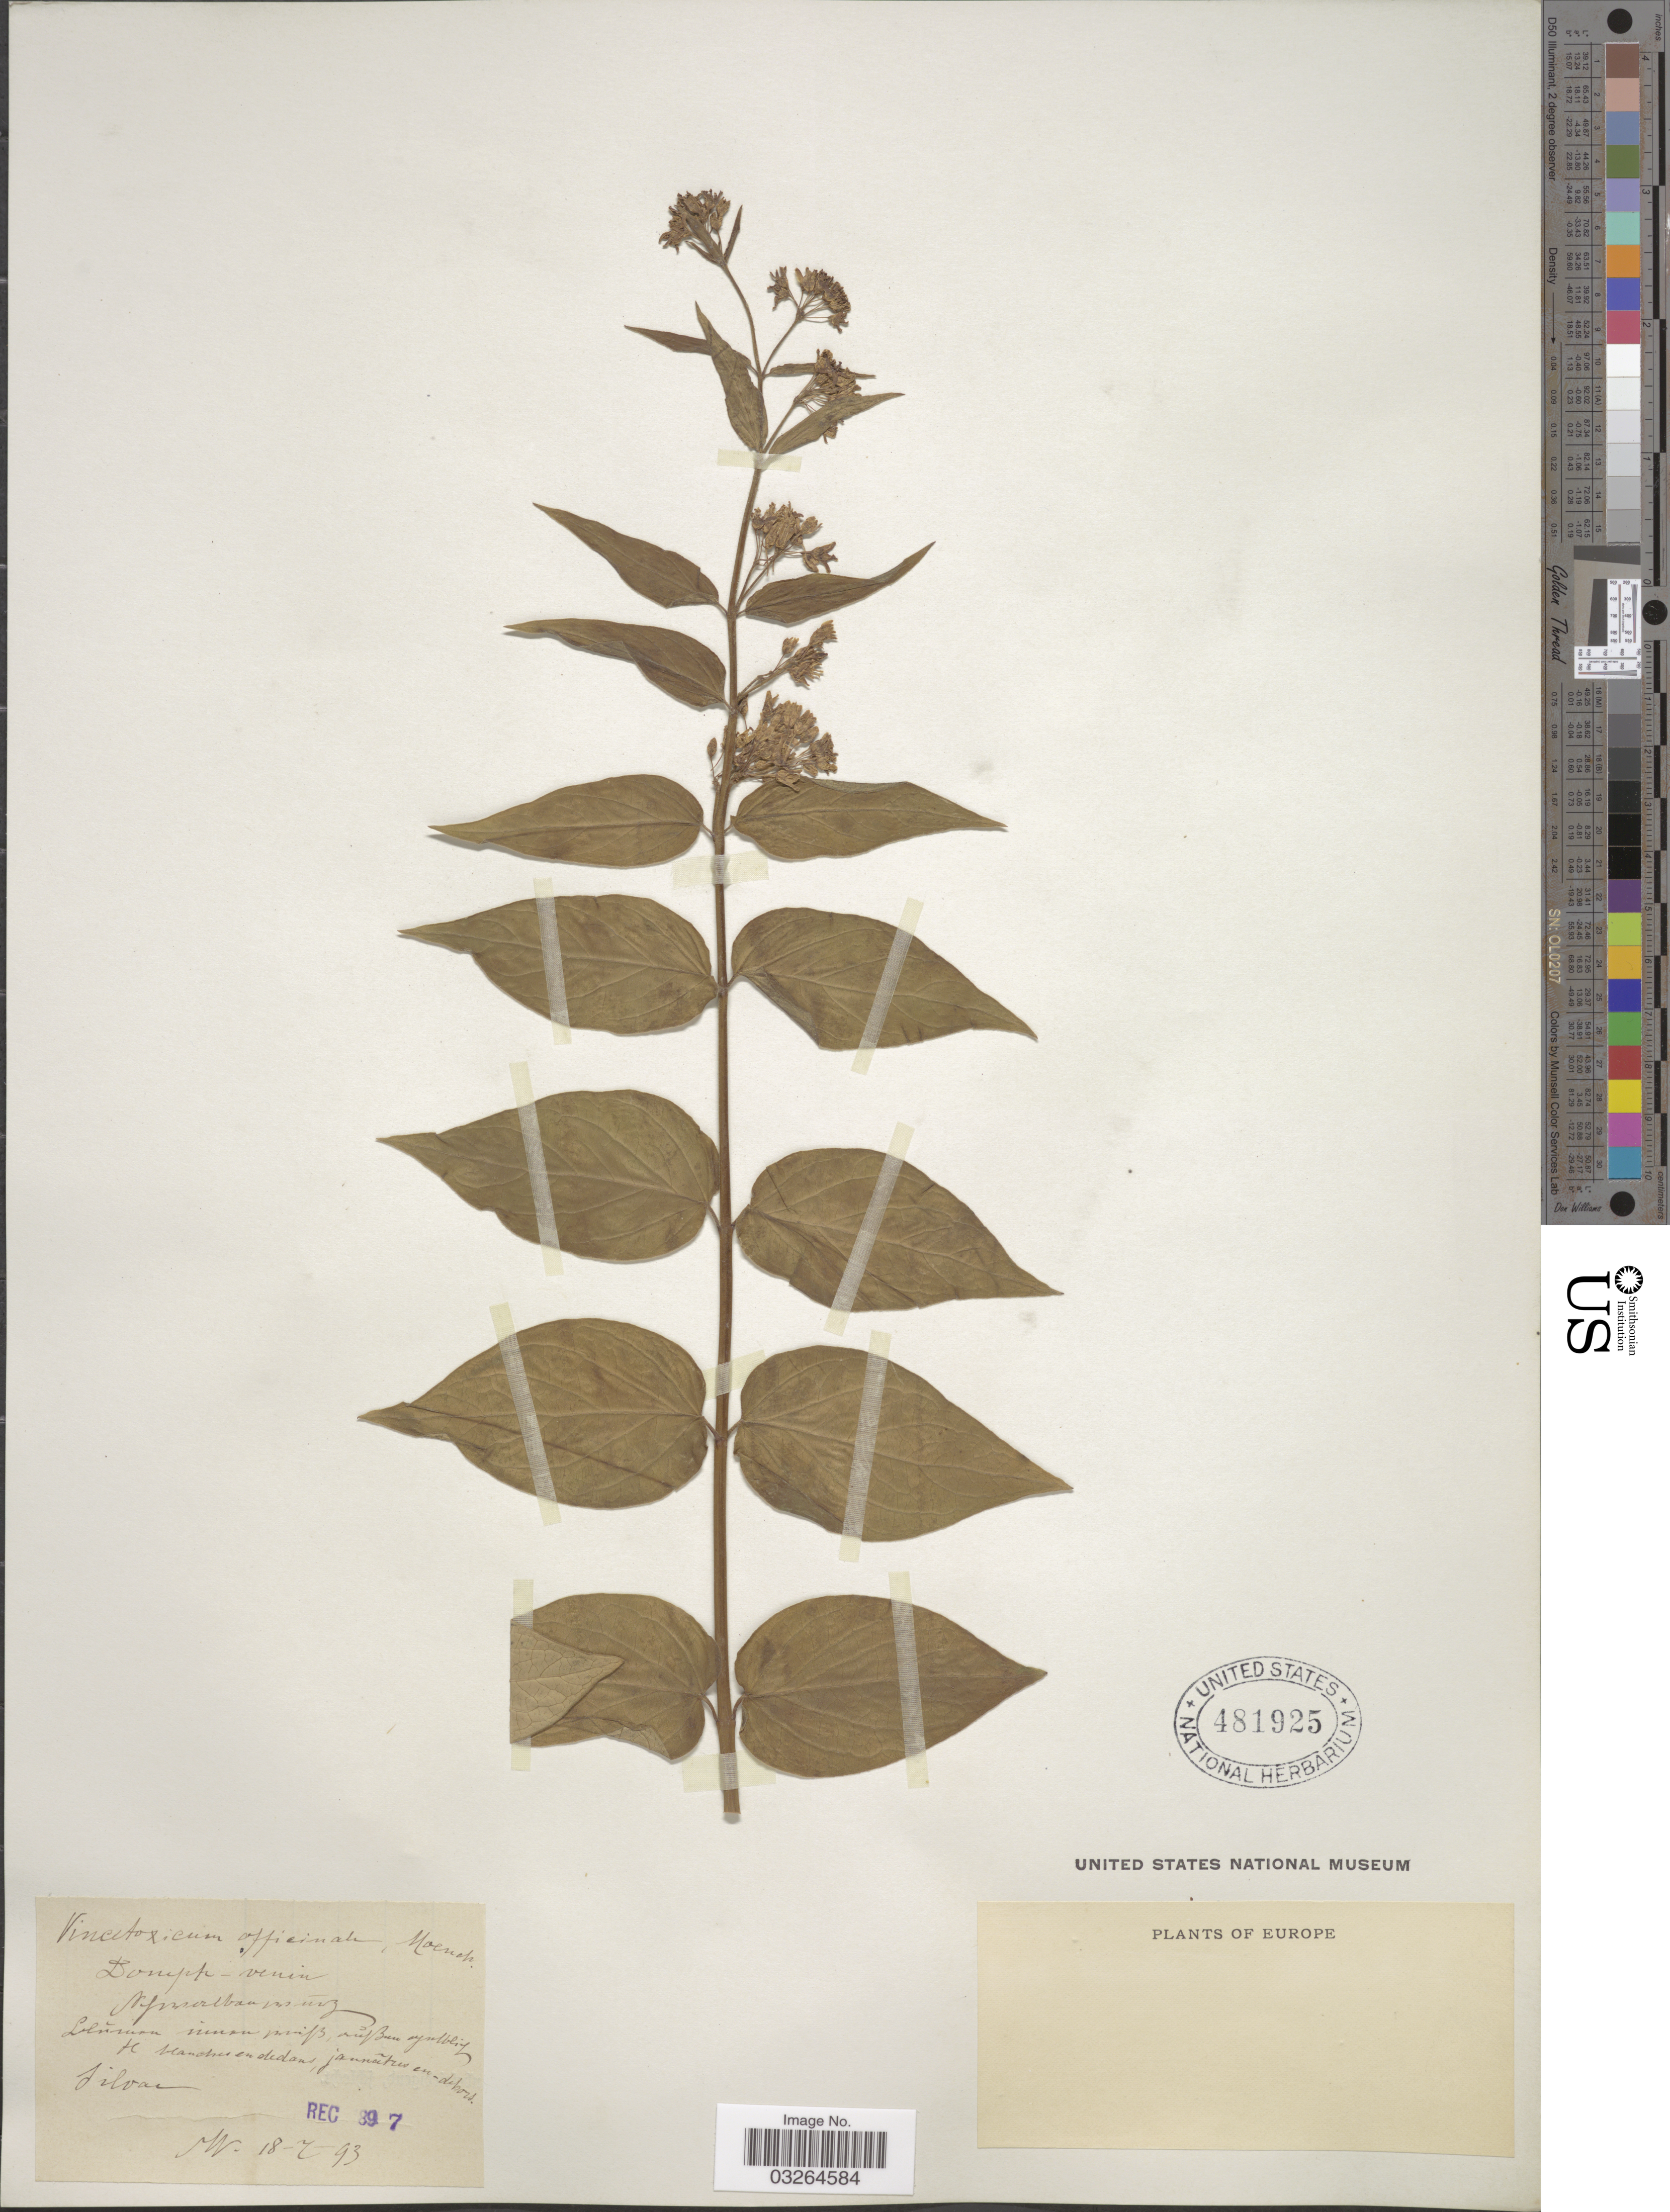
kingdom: Plantae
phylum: Tracheophyta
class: Magnoliopsida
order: Gentianales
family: Apocynaceae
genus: Cynanchum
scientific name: Cynanchum vincetoxicum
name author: Pers.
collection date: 1893-07-18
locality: Europe. Silvai. [interpreted]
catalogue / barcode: US 481925